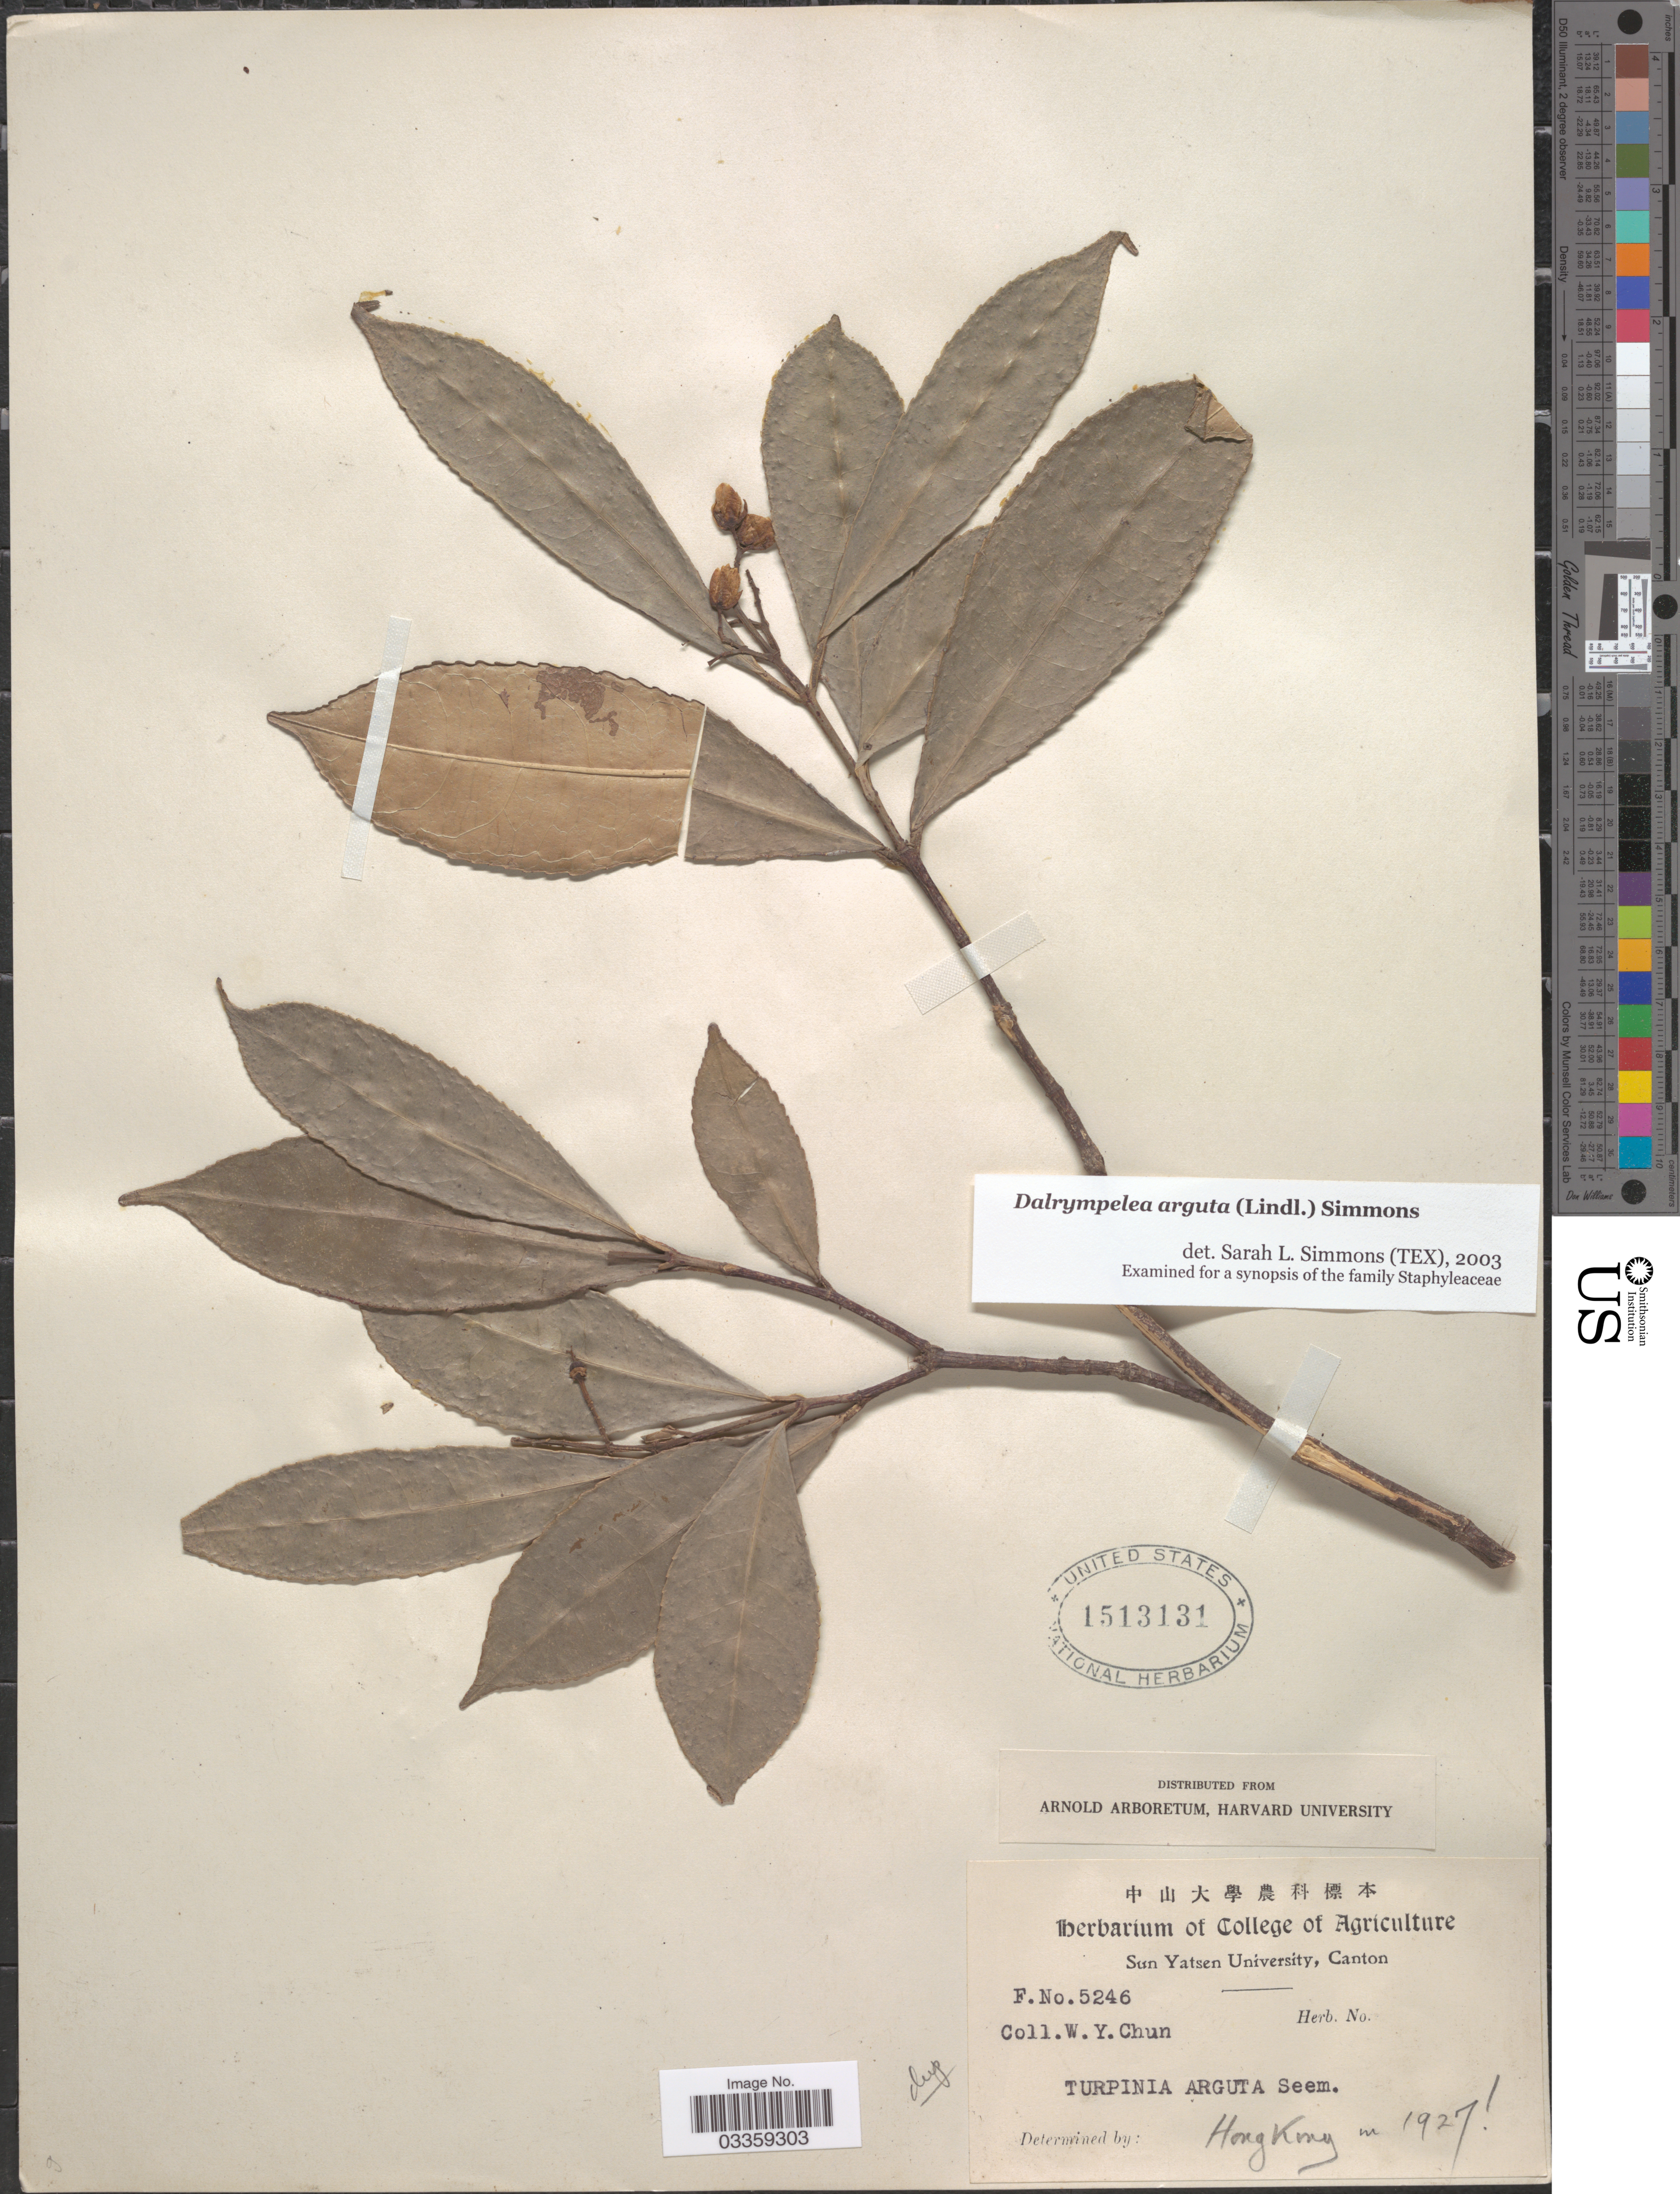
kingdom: Plantae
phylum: Tracheophyta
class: Magnoliopsida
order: Crossosomatales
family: Staphyleaceae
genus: Turpinia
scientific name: Turpinia arguta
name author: (Lindl.) Seem.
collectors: W. Y. Chun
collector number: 5246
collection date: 1927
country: China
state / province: Hong Kong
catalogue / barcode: US 1513131